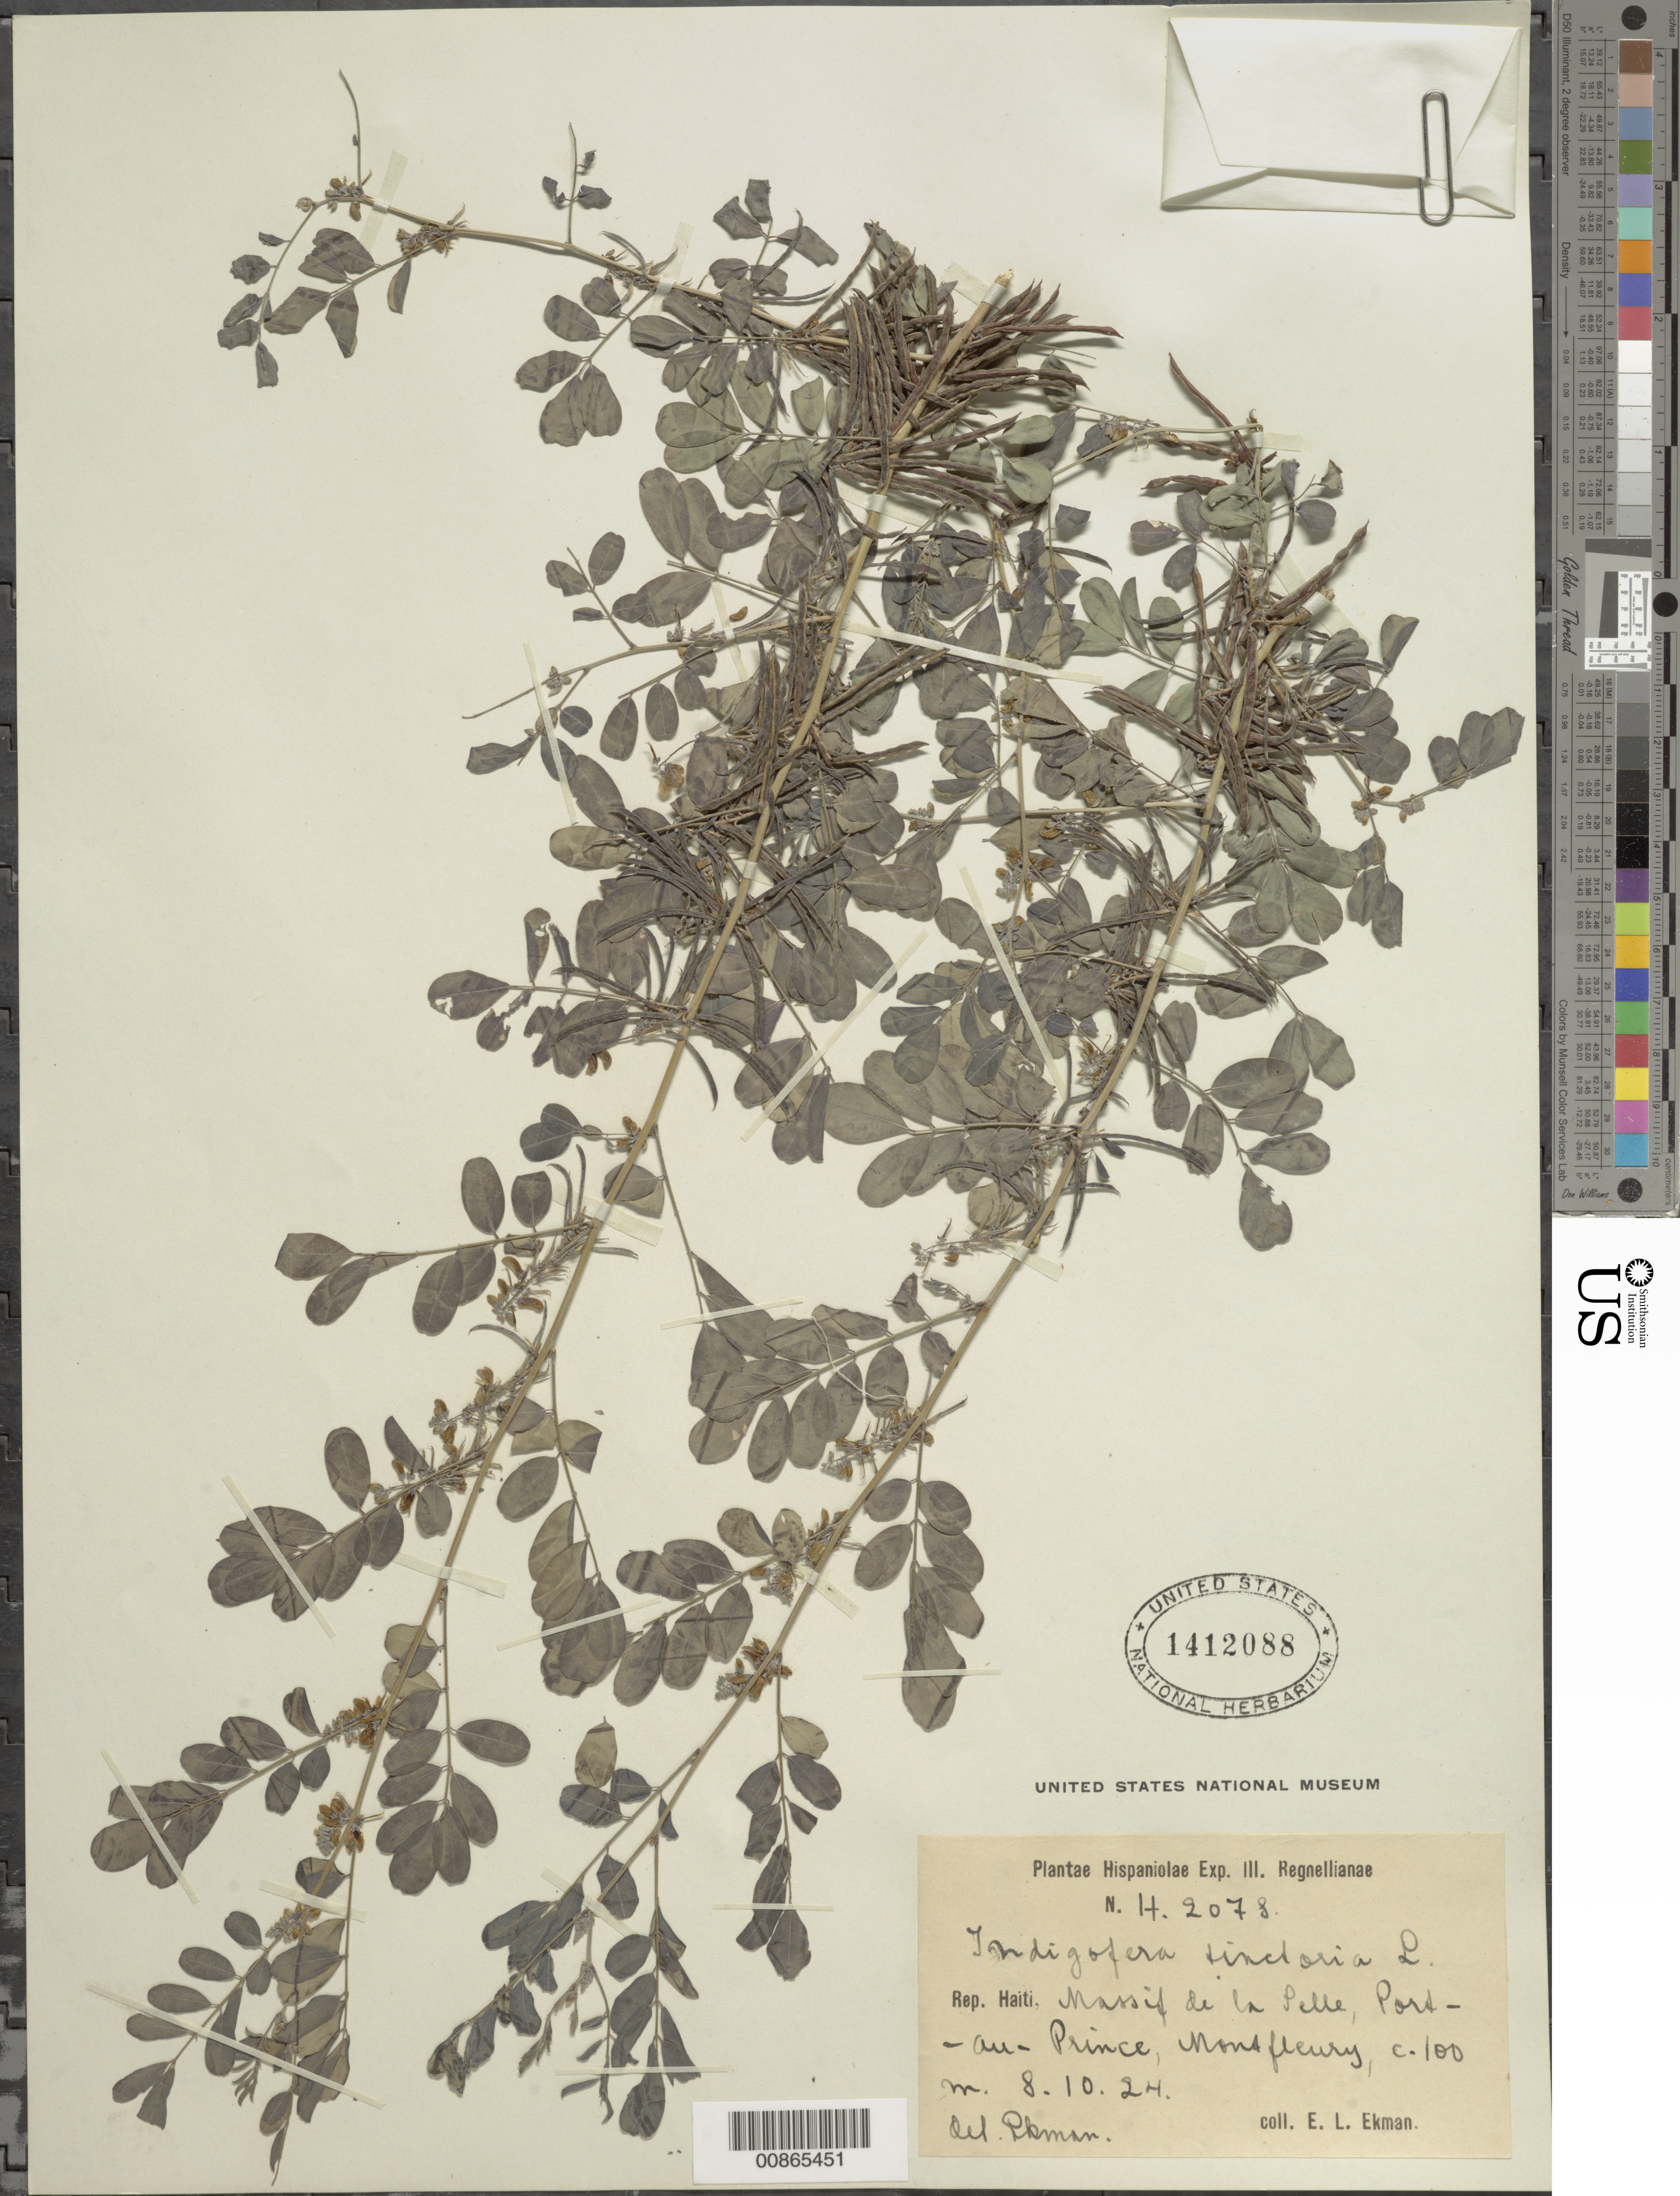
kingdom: Plantae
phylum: Tracheophyta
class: Magnoliopsida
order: Fabales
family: Fabaceae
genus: Indigofera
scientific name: Indigofera tinctoria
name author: L.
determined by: Ekman, E. L.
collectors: E. L. Ekman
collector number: H 2078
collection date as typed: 08 Oct 1924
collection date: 1924-10-08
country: Haiti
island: Hispaniola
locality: Massif de la Selle, Port-au-Prince, Montfleury.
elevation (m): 100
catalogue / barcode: US 1412088